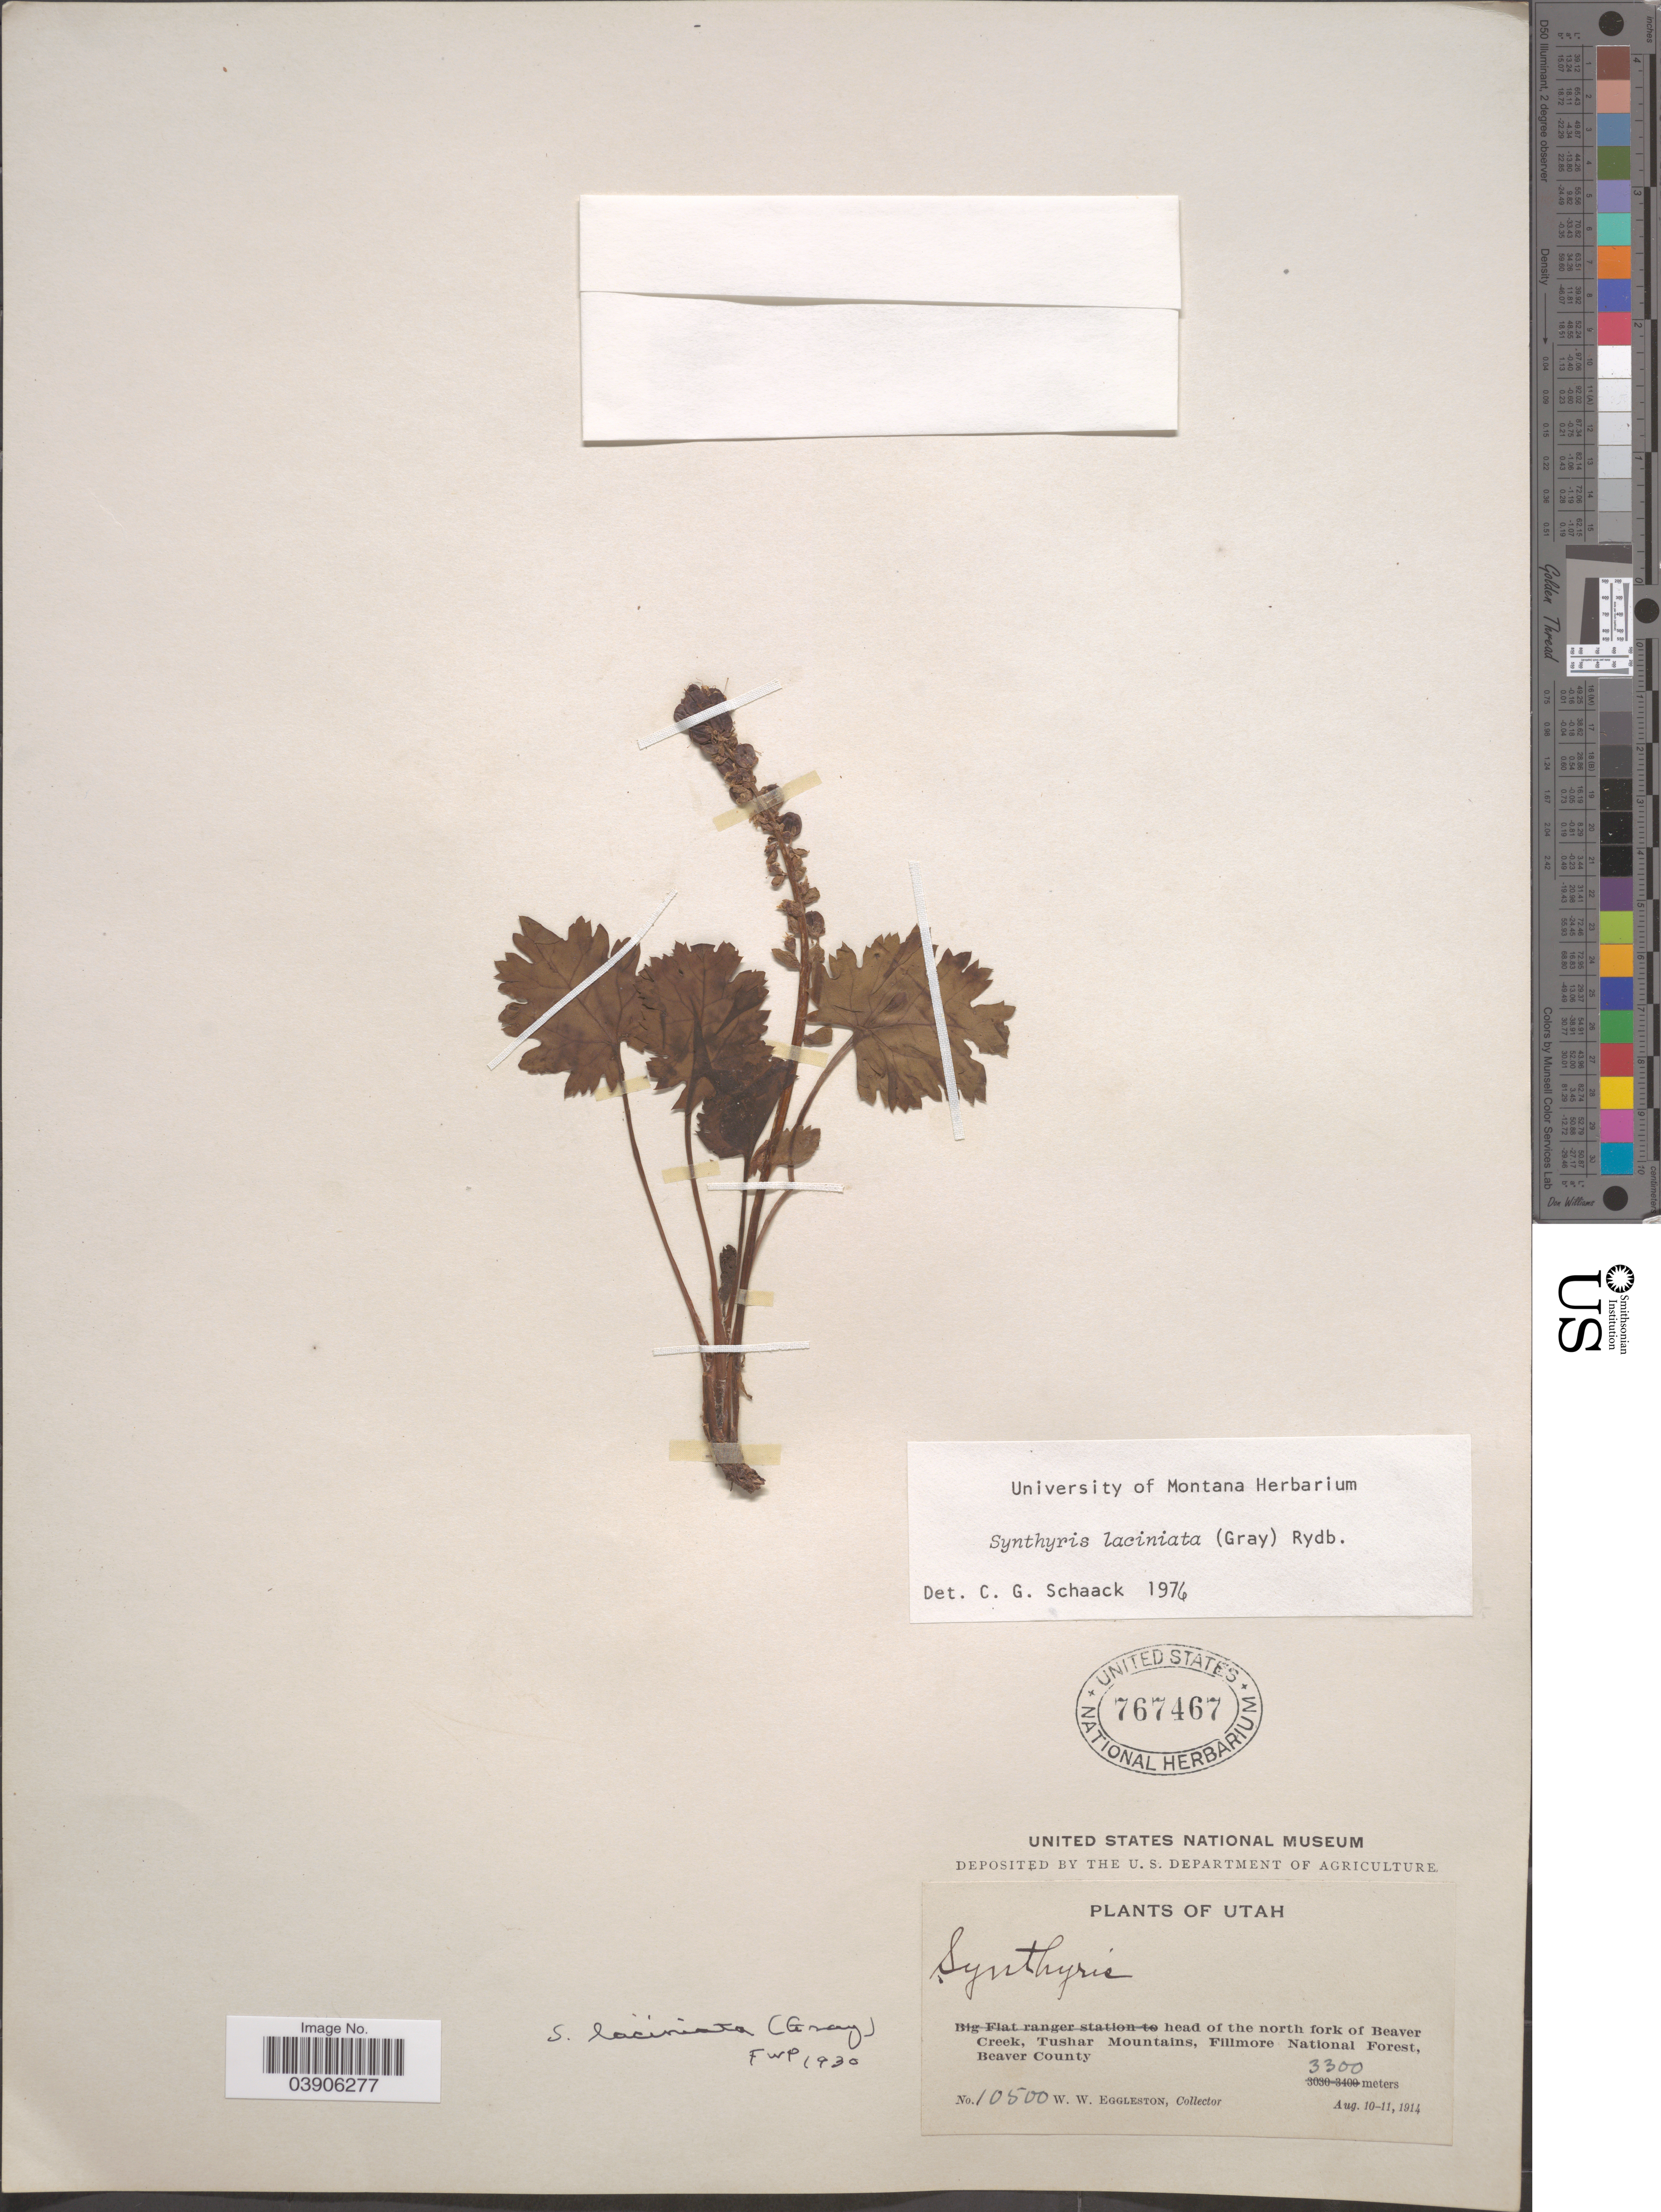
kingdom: Plantae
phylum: Tracheophyta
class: Magnoliopsida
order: Lamiales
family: Plantaginaceae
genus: Synthyris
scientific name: Synthyris laciniata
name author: (A. Gray) Rydb.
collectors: W. W. Eggleston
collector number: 10500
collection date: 1914-08-10/1914-08-11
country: United States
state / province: Utah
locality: Head of the north fork of Beaver Creek, Tushar Mountains, Fillmore National Forest, Beaver County.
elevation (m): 3300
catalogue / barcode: US 767467